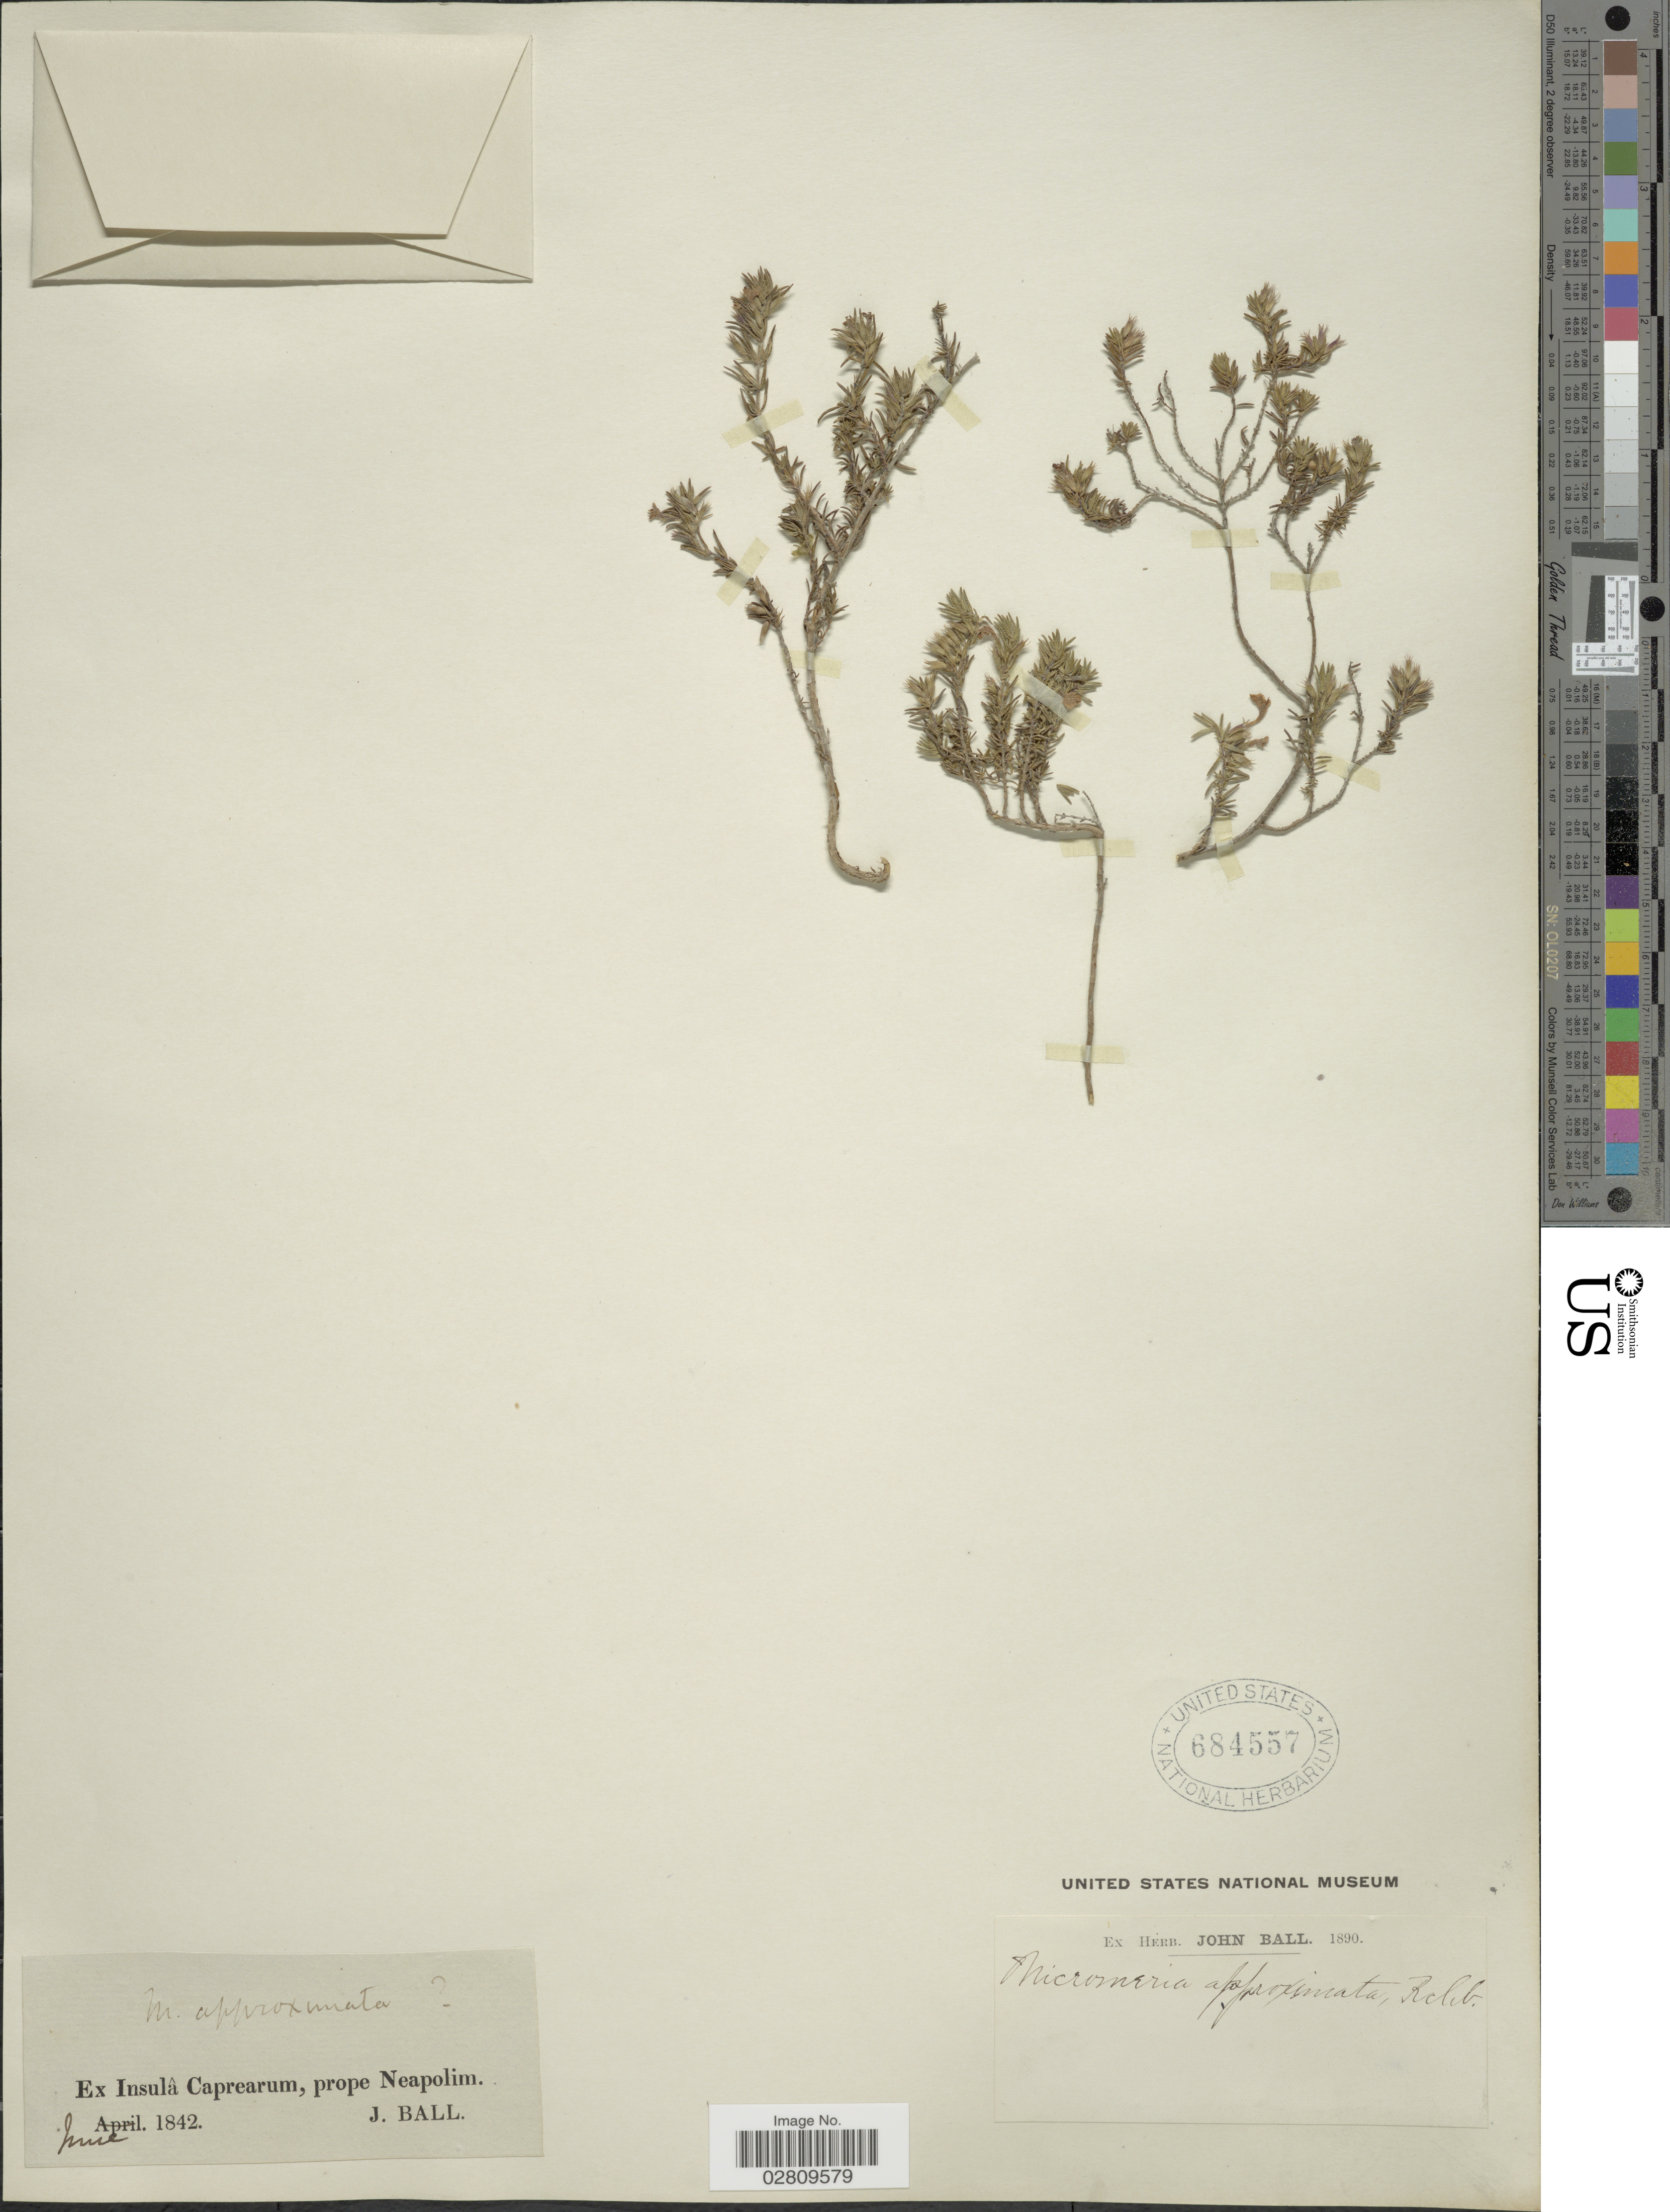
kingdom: Plantae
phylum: Tracheophyta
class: Magnoliopsida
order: Lamiales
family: Lamiaceae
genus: Micromeria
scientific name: Micromeria approximata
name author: Rchb.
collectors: J. Ball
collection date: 1842-06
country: Italy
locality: Ex insulâ Caprearum, prope Neapolim.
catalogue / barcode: US 684557